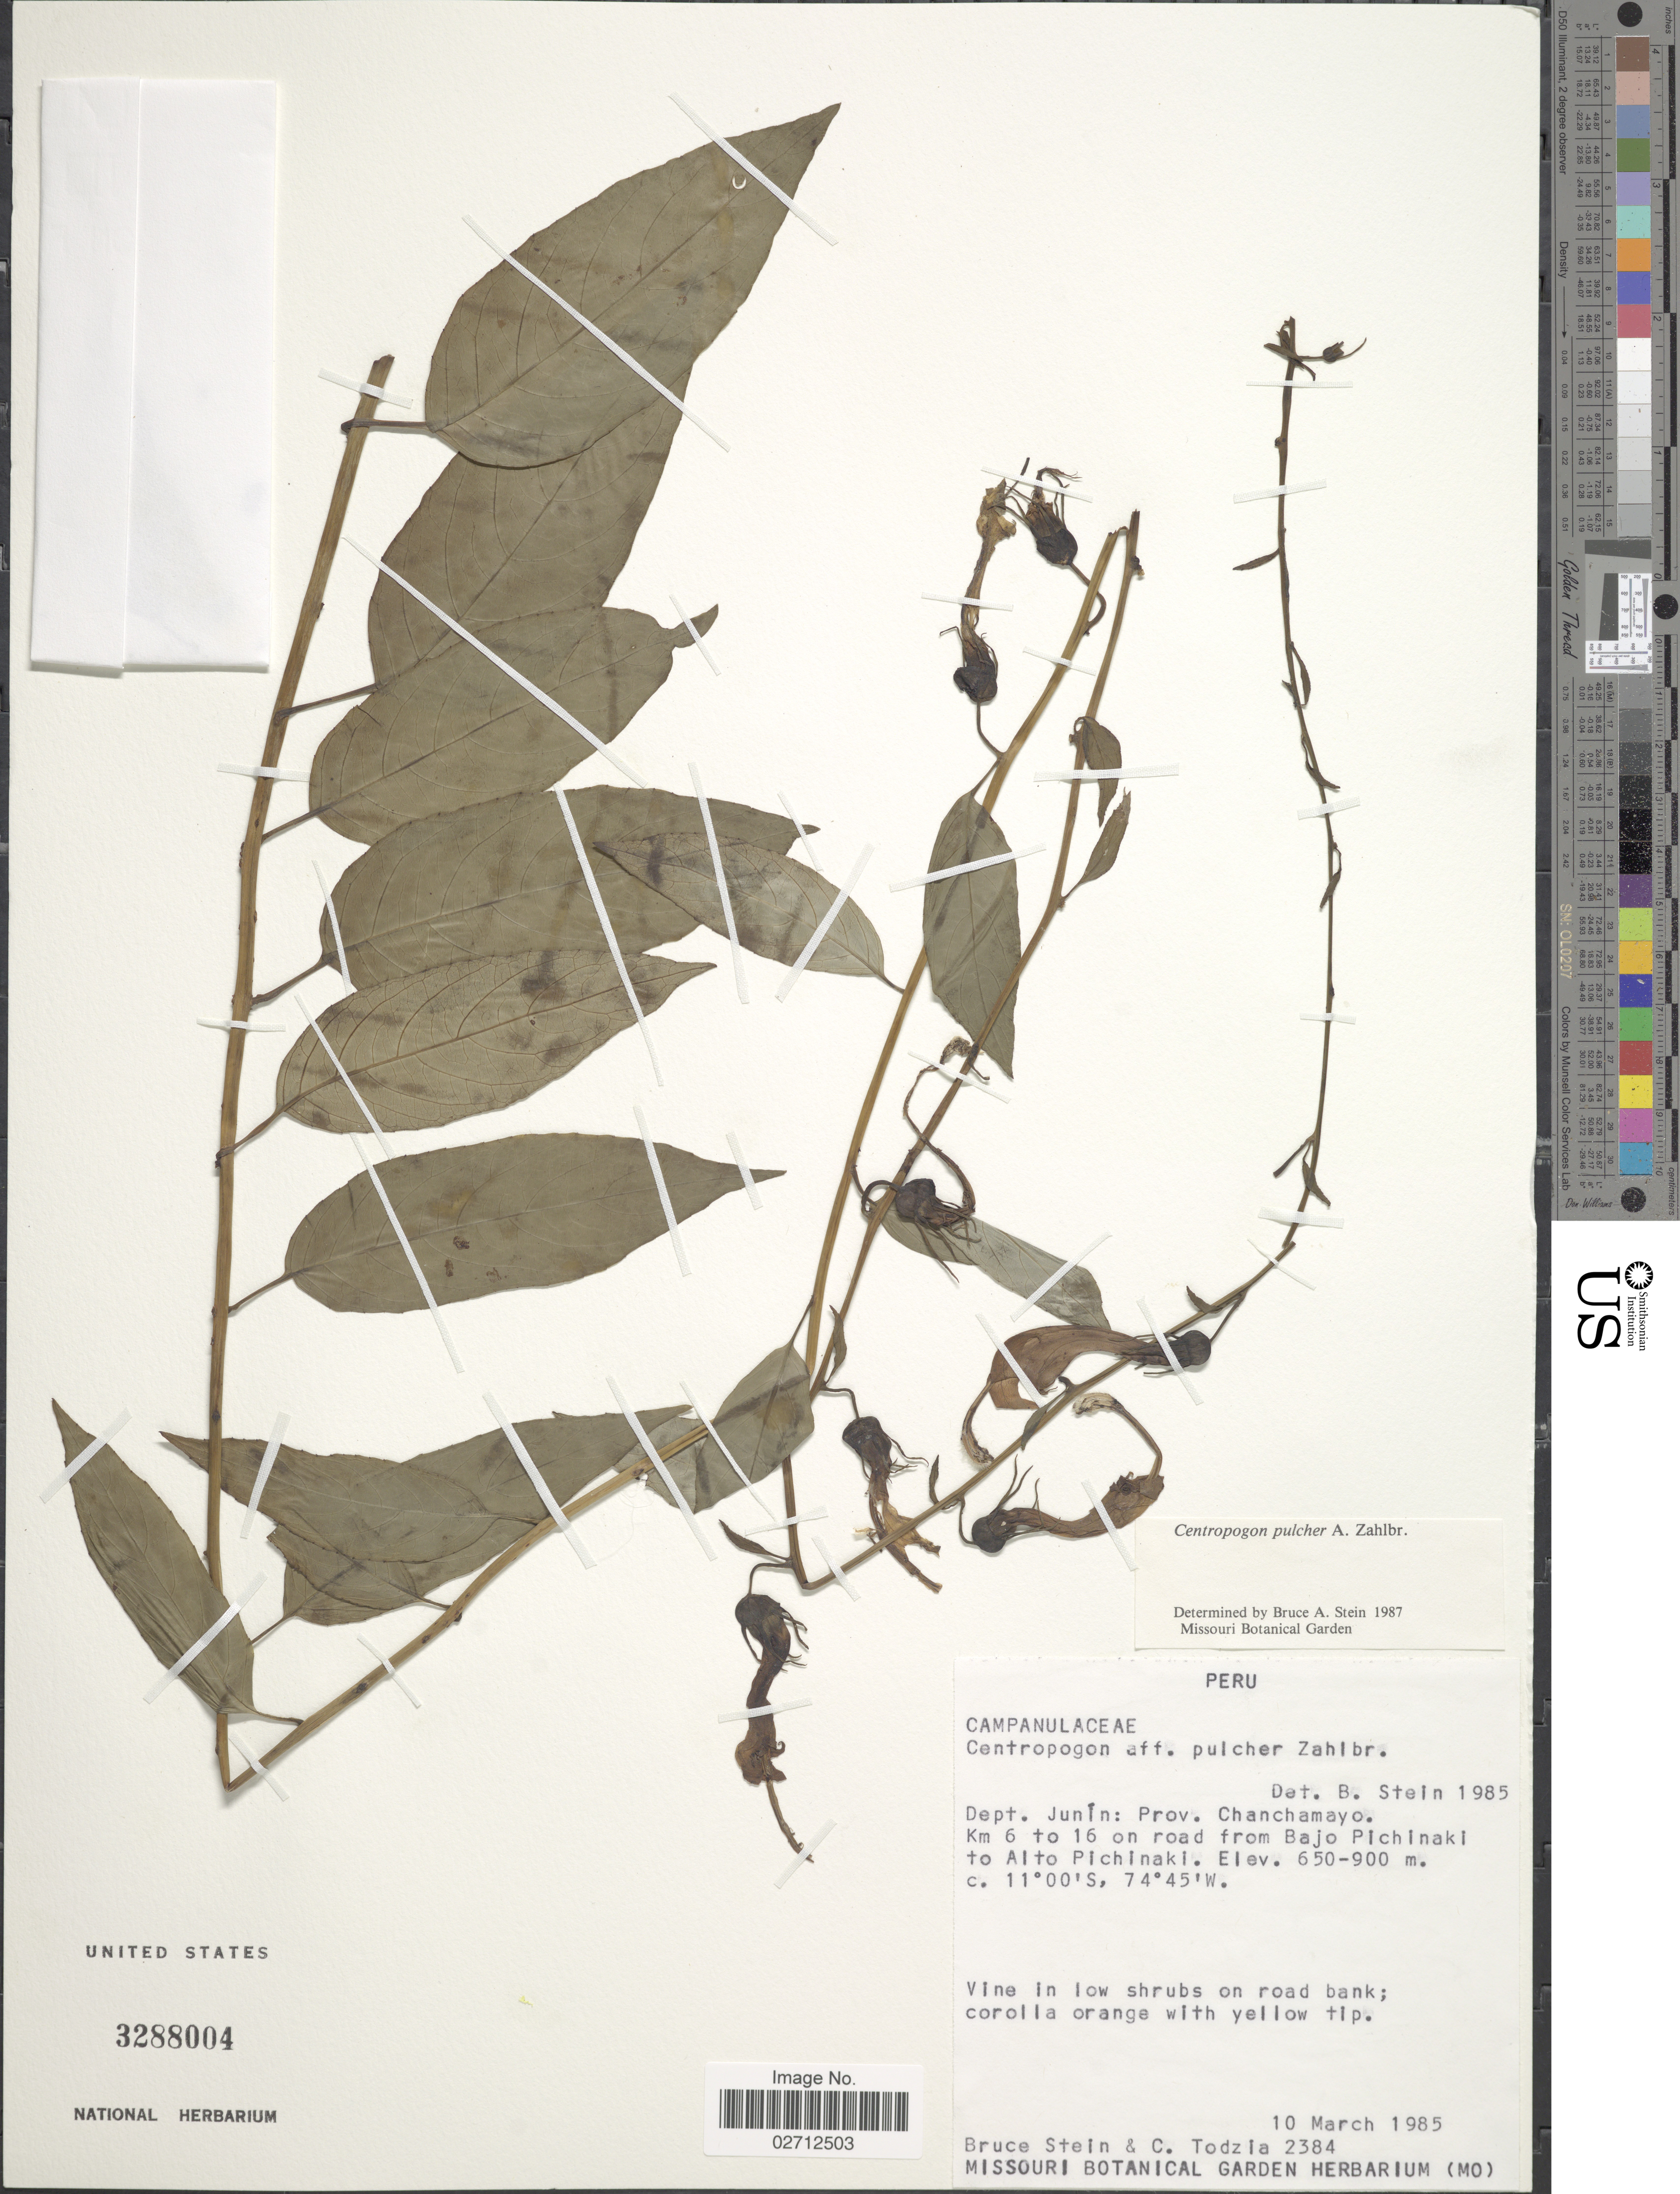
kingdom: Plantae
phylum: Tracheophyta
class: Magnoliopsida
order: Asterales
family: Campanulaceae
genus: Centropogon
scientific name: Centropogon pulcher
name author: Zahlbr.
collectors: B. A. Stein & C. A. Todzia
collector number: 2384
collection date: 1985-03-10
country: Peru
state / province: Junín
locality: Dept. Junín: Prov. Chanchamayo. Km 6 to 16 on road from Bajo Pichinaki to Alto Pichinaki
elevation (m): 650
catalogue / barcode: US 3288004